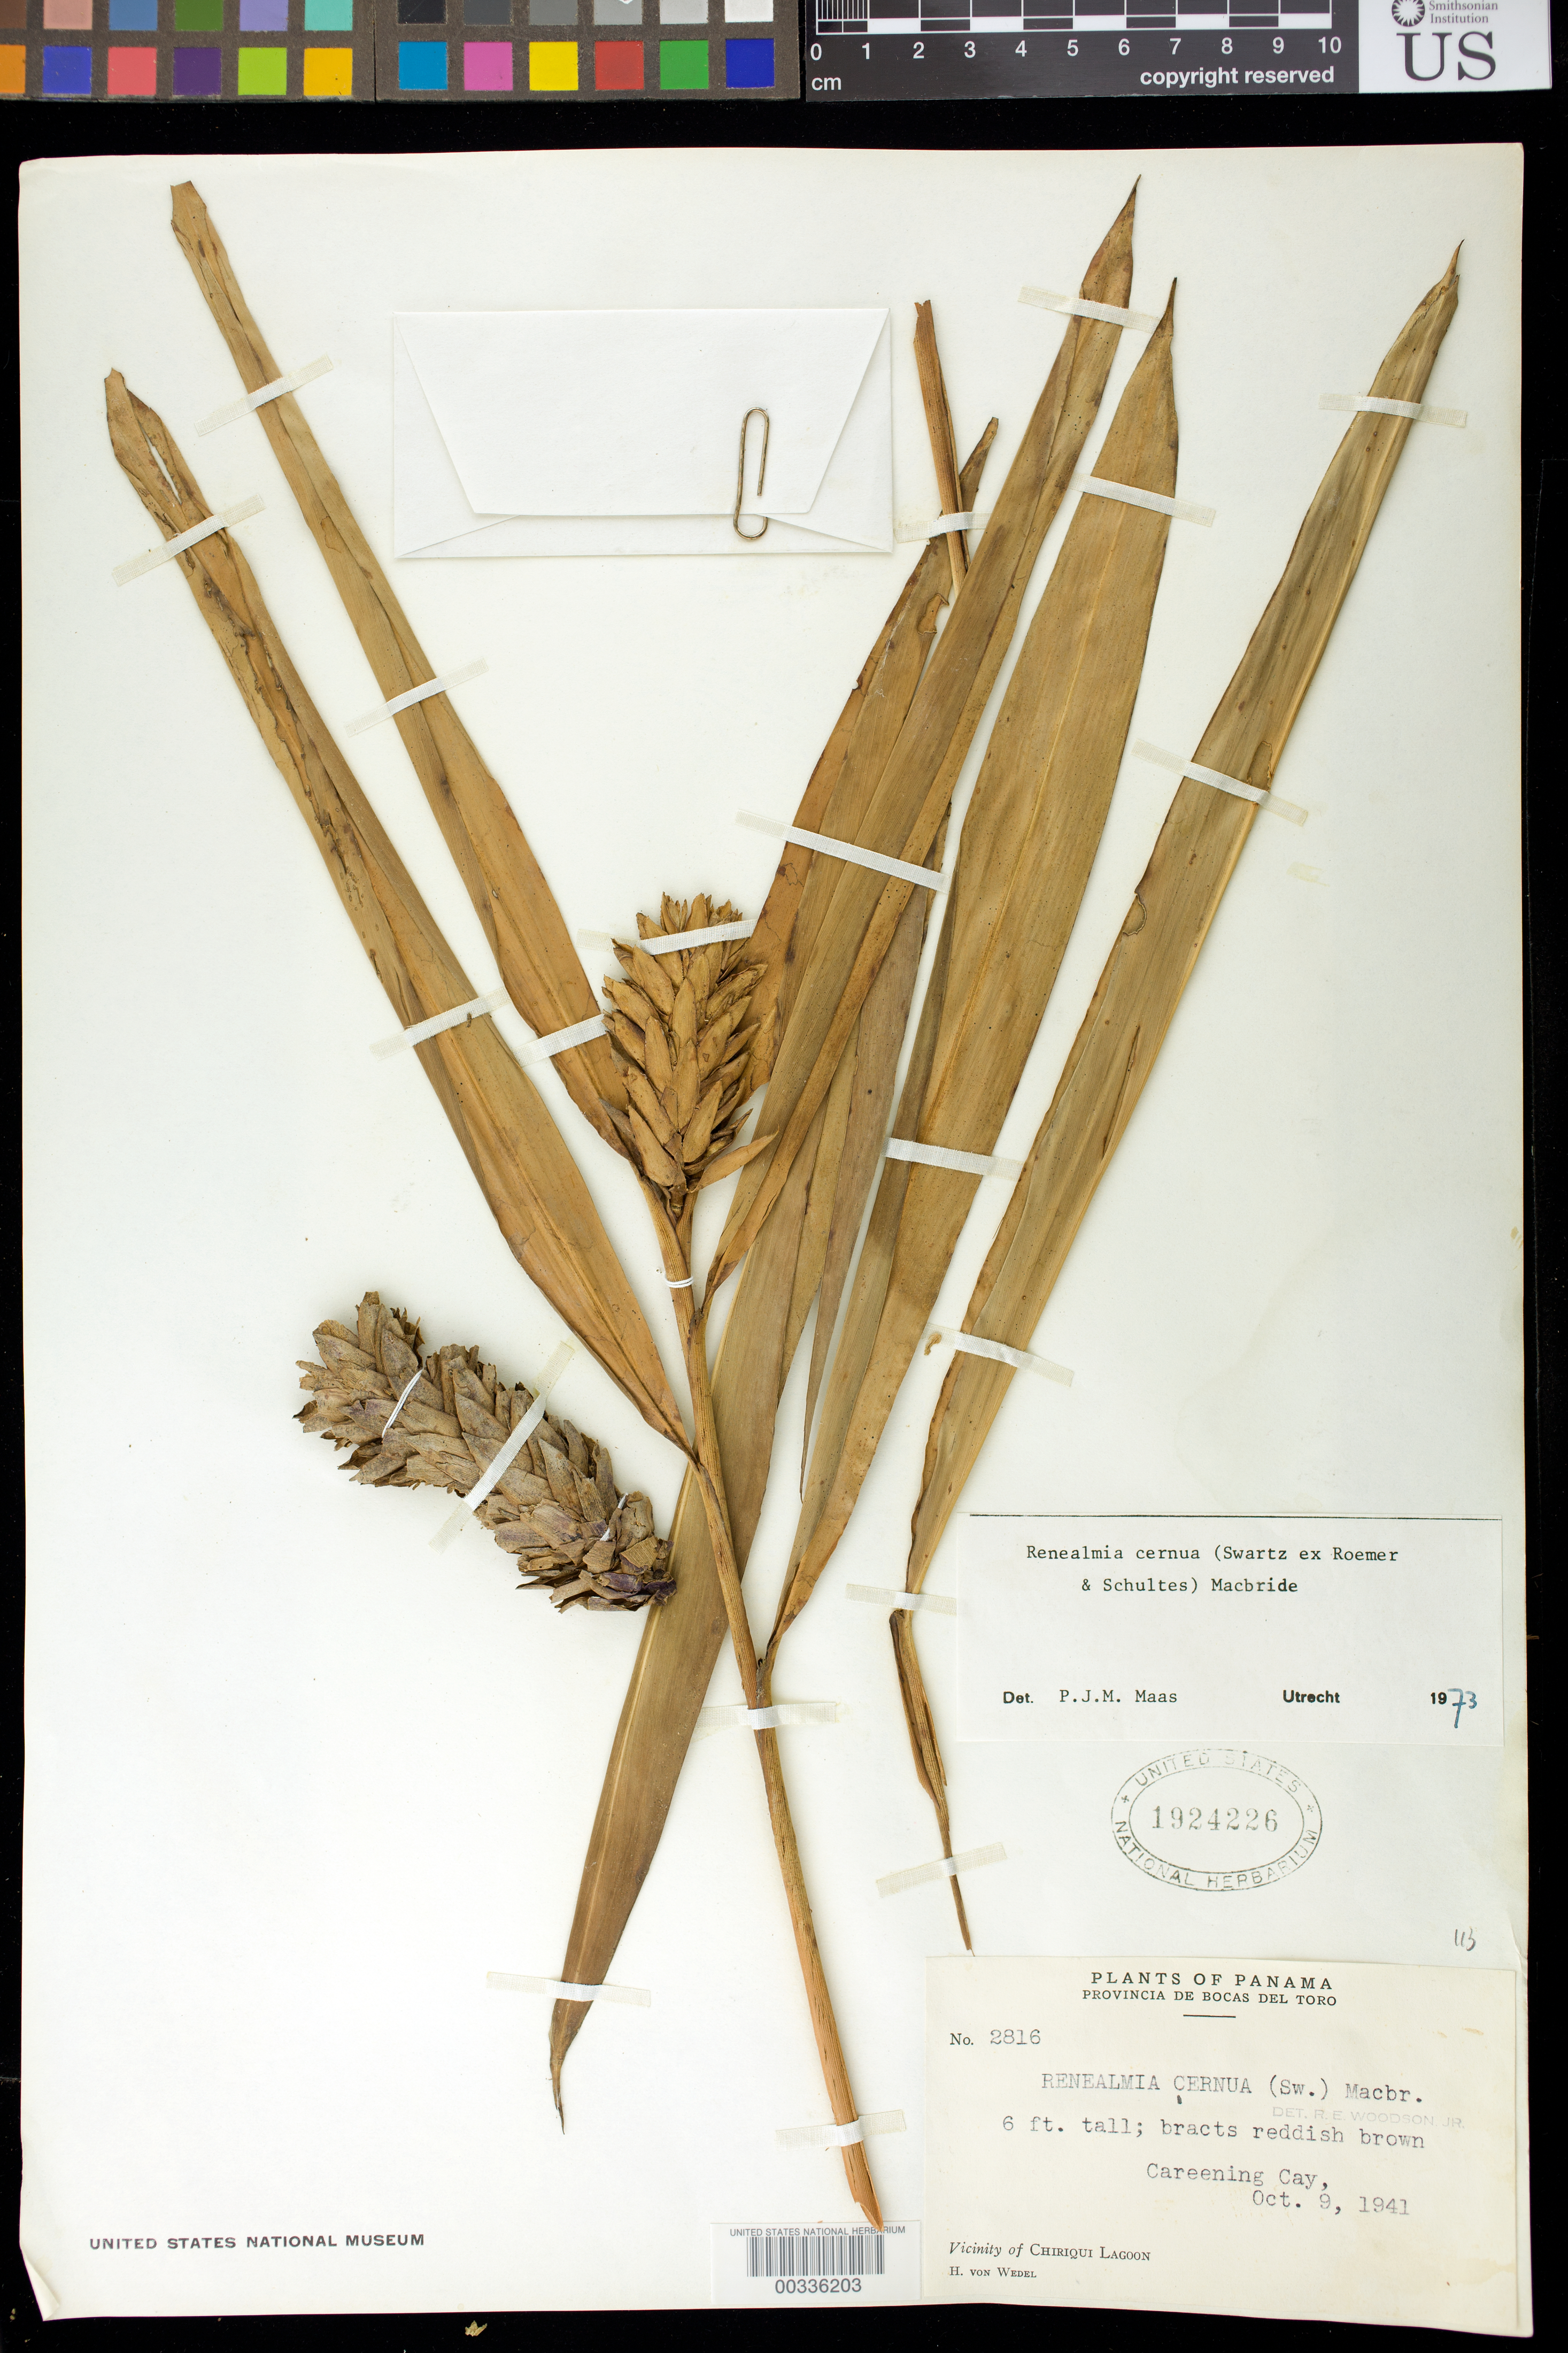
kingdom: Plantae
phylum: Tracheophyta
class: Liliopsida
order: Zingiberales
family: Zingiberaceae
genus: Renealmia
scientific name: Renealmia cernua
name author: (Sw. ex Roem. & Schult.) J.F. Macbr.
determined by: Maas, Paul J. M.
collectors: H. von Wedel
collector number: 2816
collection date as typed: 09 Oct 1941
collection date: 1941-10-09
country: Panama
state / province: Bocas del Toro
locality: Careening Cay, vicinity of Chiriquí Lagoon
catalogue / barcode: US 1924226